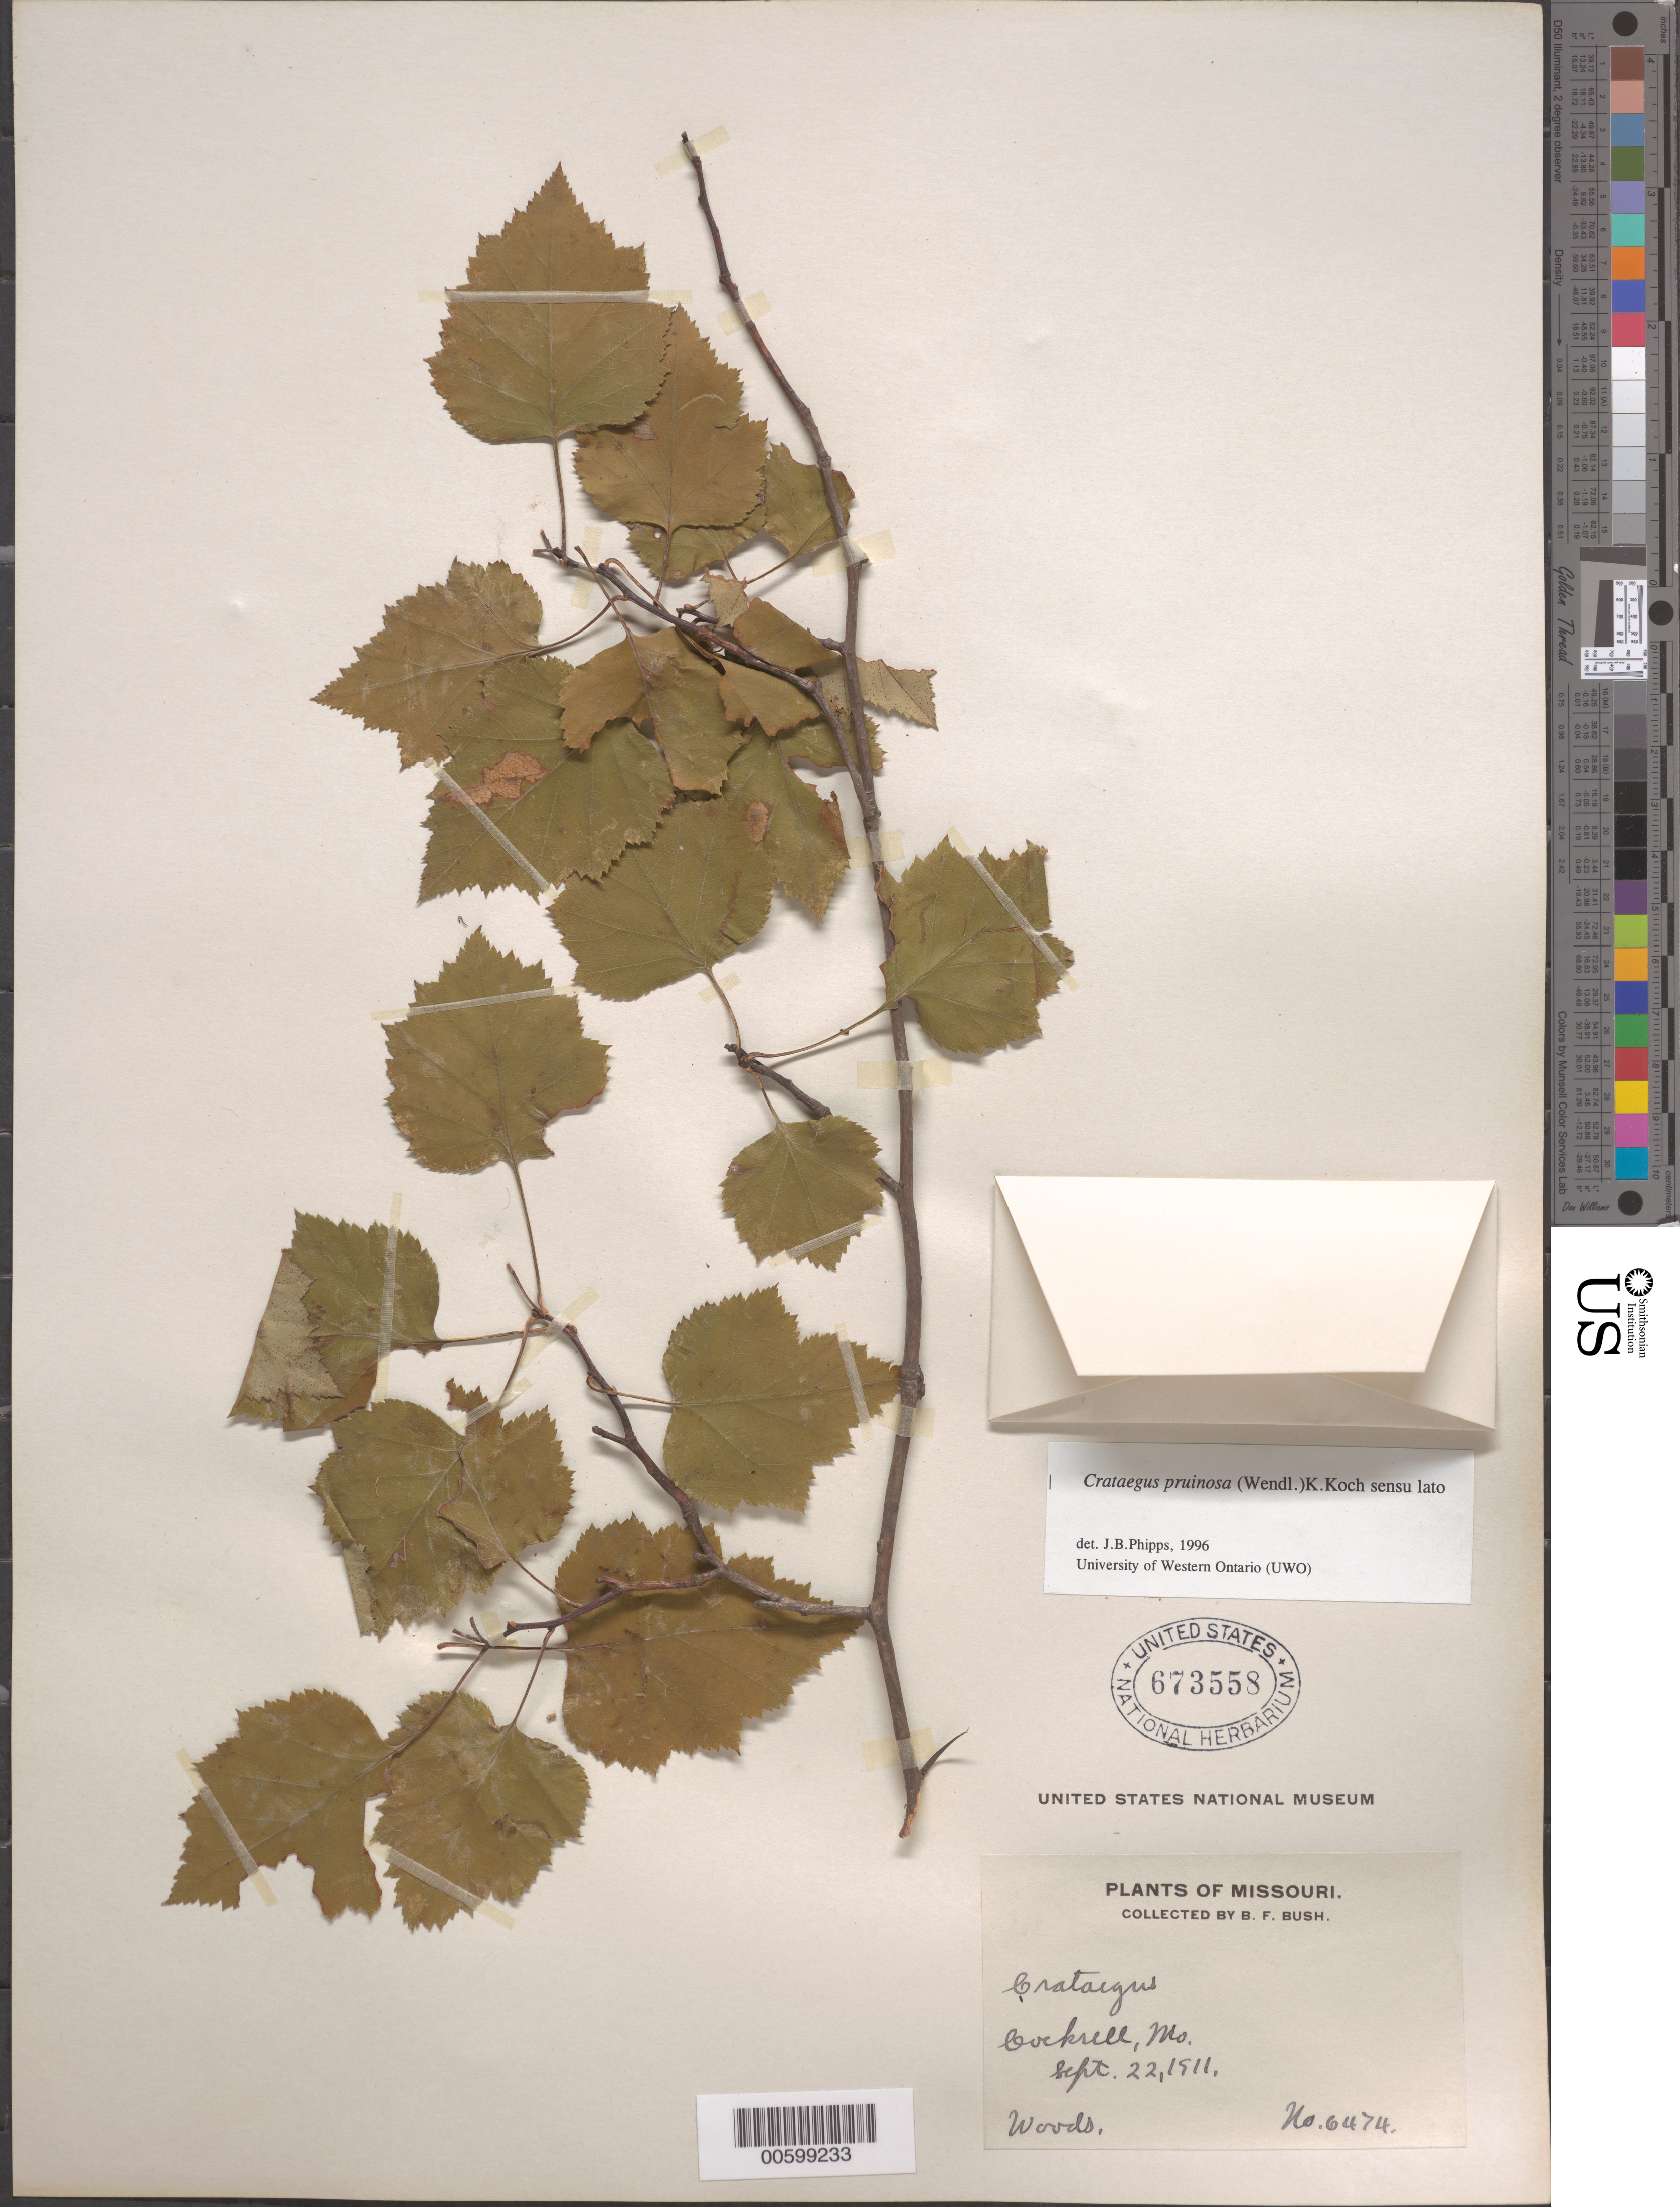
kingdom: Plantae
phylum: Tracheophyta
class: Magnoliopsida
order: Rosales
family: Rosaceae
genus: Crataegus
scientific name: Crataegus pruinosa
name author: (H.L. Wendl.) K. Koch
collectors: B. F. Bush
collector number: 6474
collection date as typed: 22 Sep 1911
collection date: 1911-09-22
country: United States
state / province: Missouri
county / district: Jackson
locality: Cockrell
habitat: woods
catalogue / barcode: US 673558